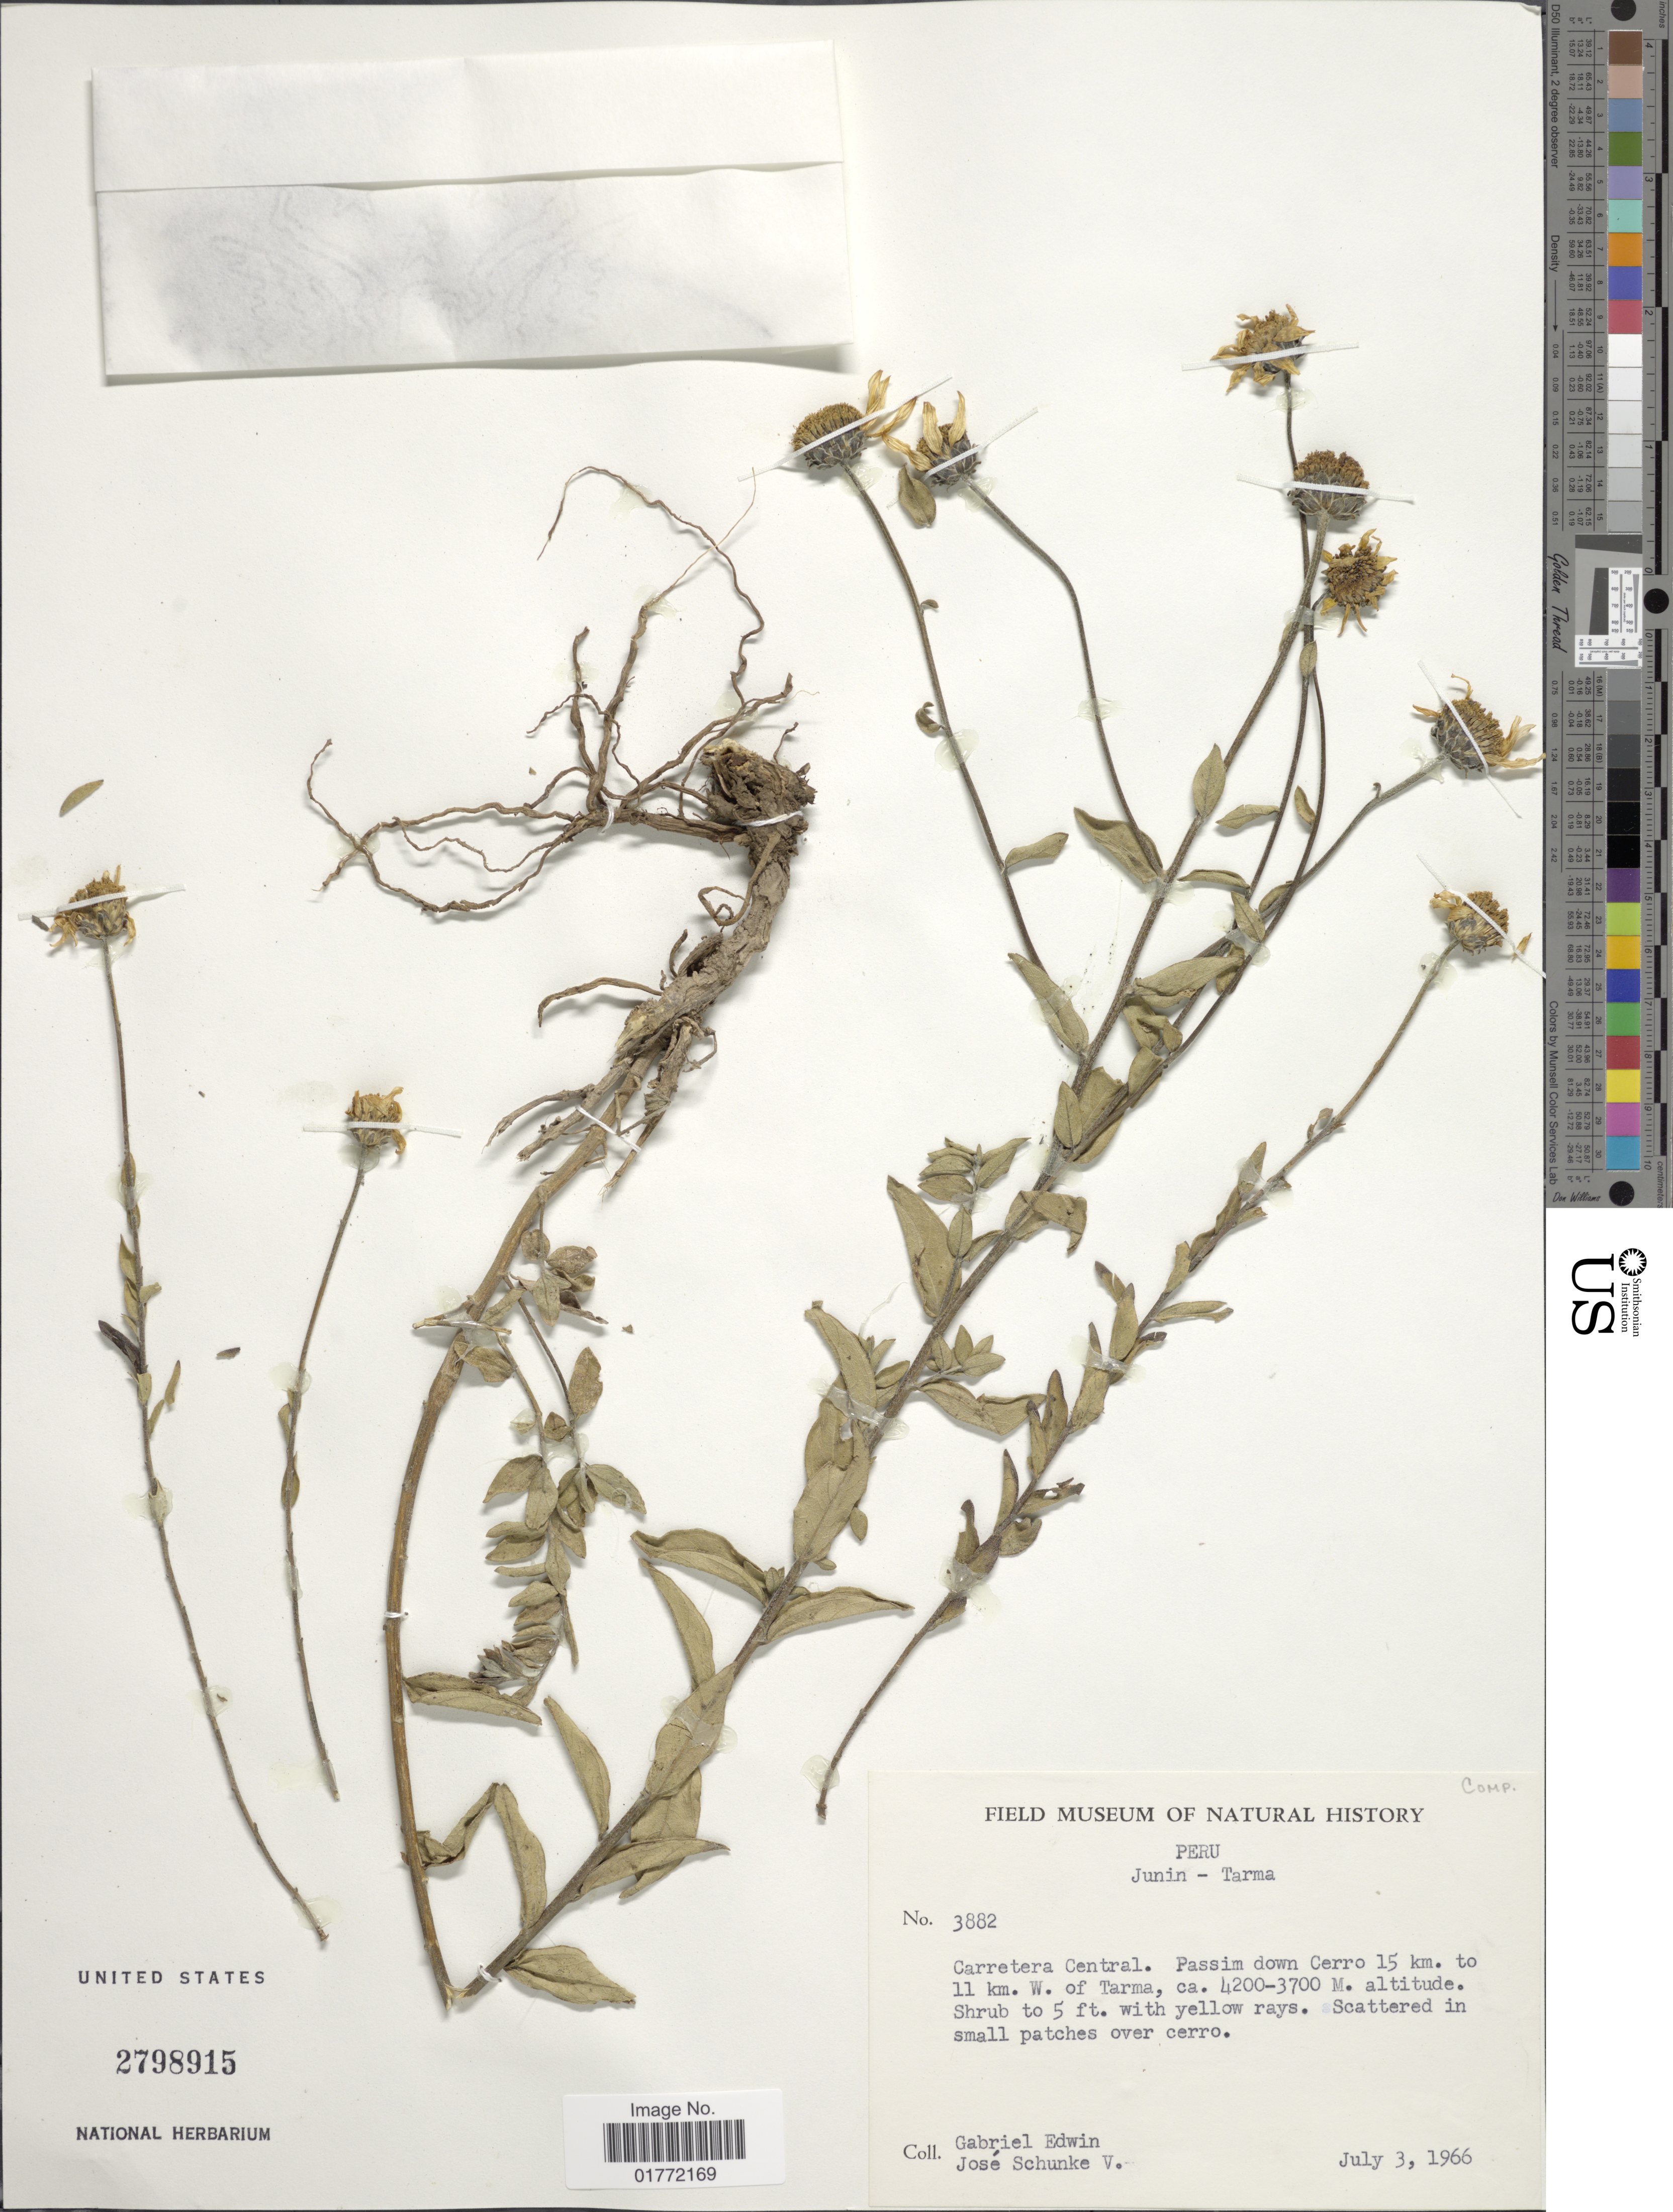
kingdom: Plantae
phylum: Tracheophyta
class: Magnoliopsida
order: Asterales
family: Asteraceae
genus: Helianthus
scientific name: Helianthus sp.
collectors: G. Edwin & J. Schunke Vigo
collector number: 3882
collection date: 1966-07-03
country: Peru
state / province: Junín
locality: Tarma, Carretera Central. Passim down Cerro 15 km. to 11 km. W. of Tarma,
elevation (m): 3700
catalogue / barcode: US 2798915